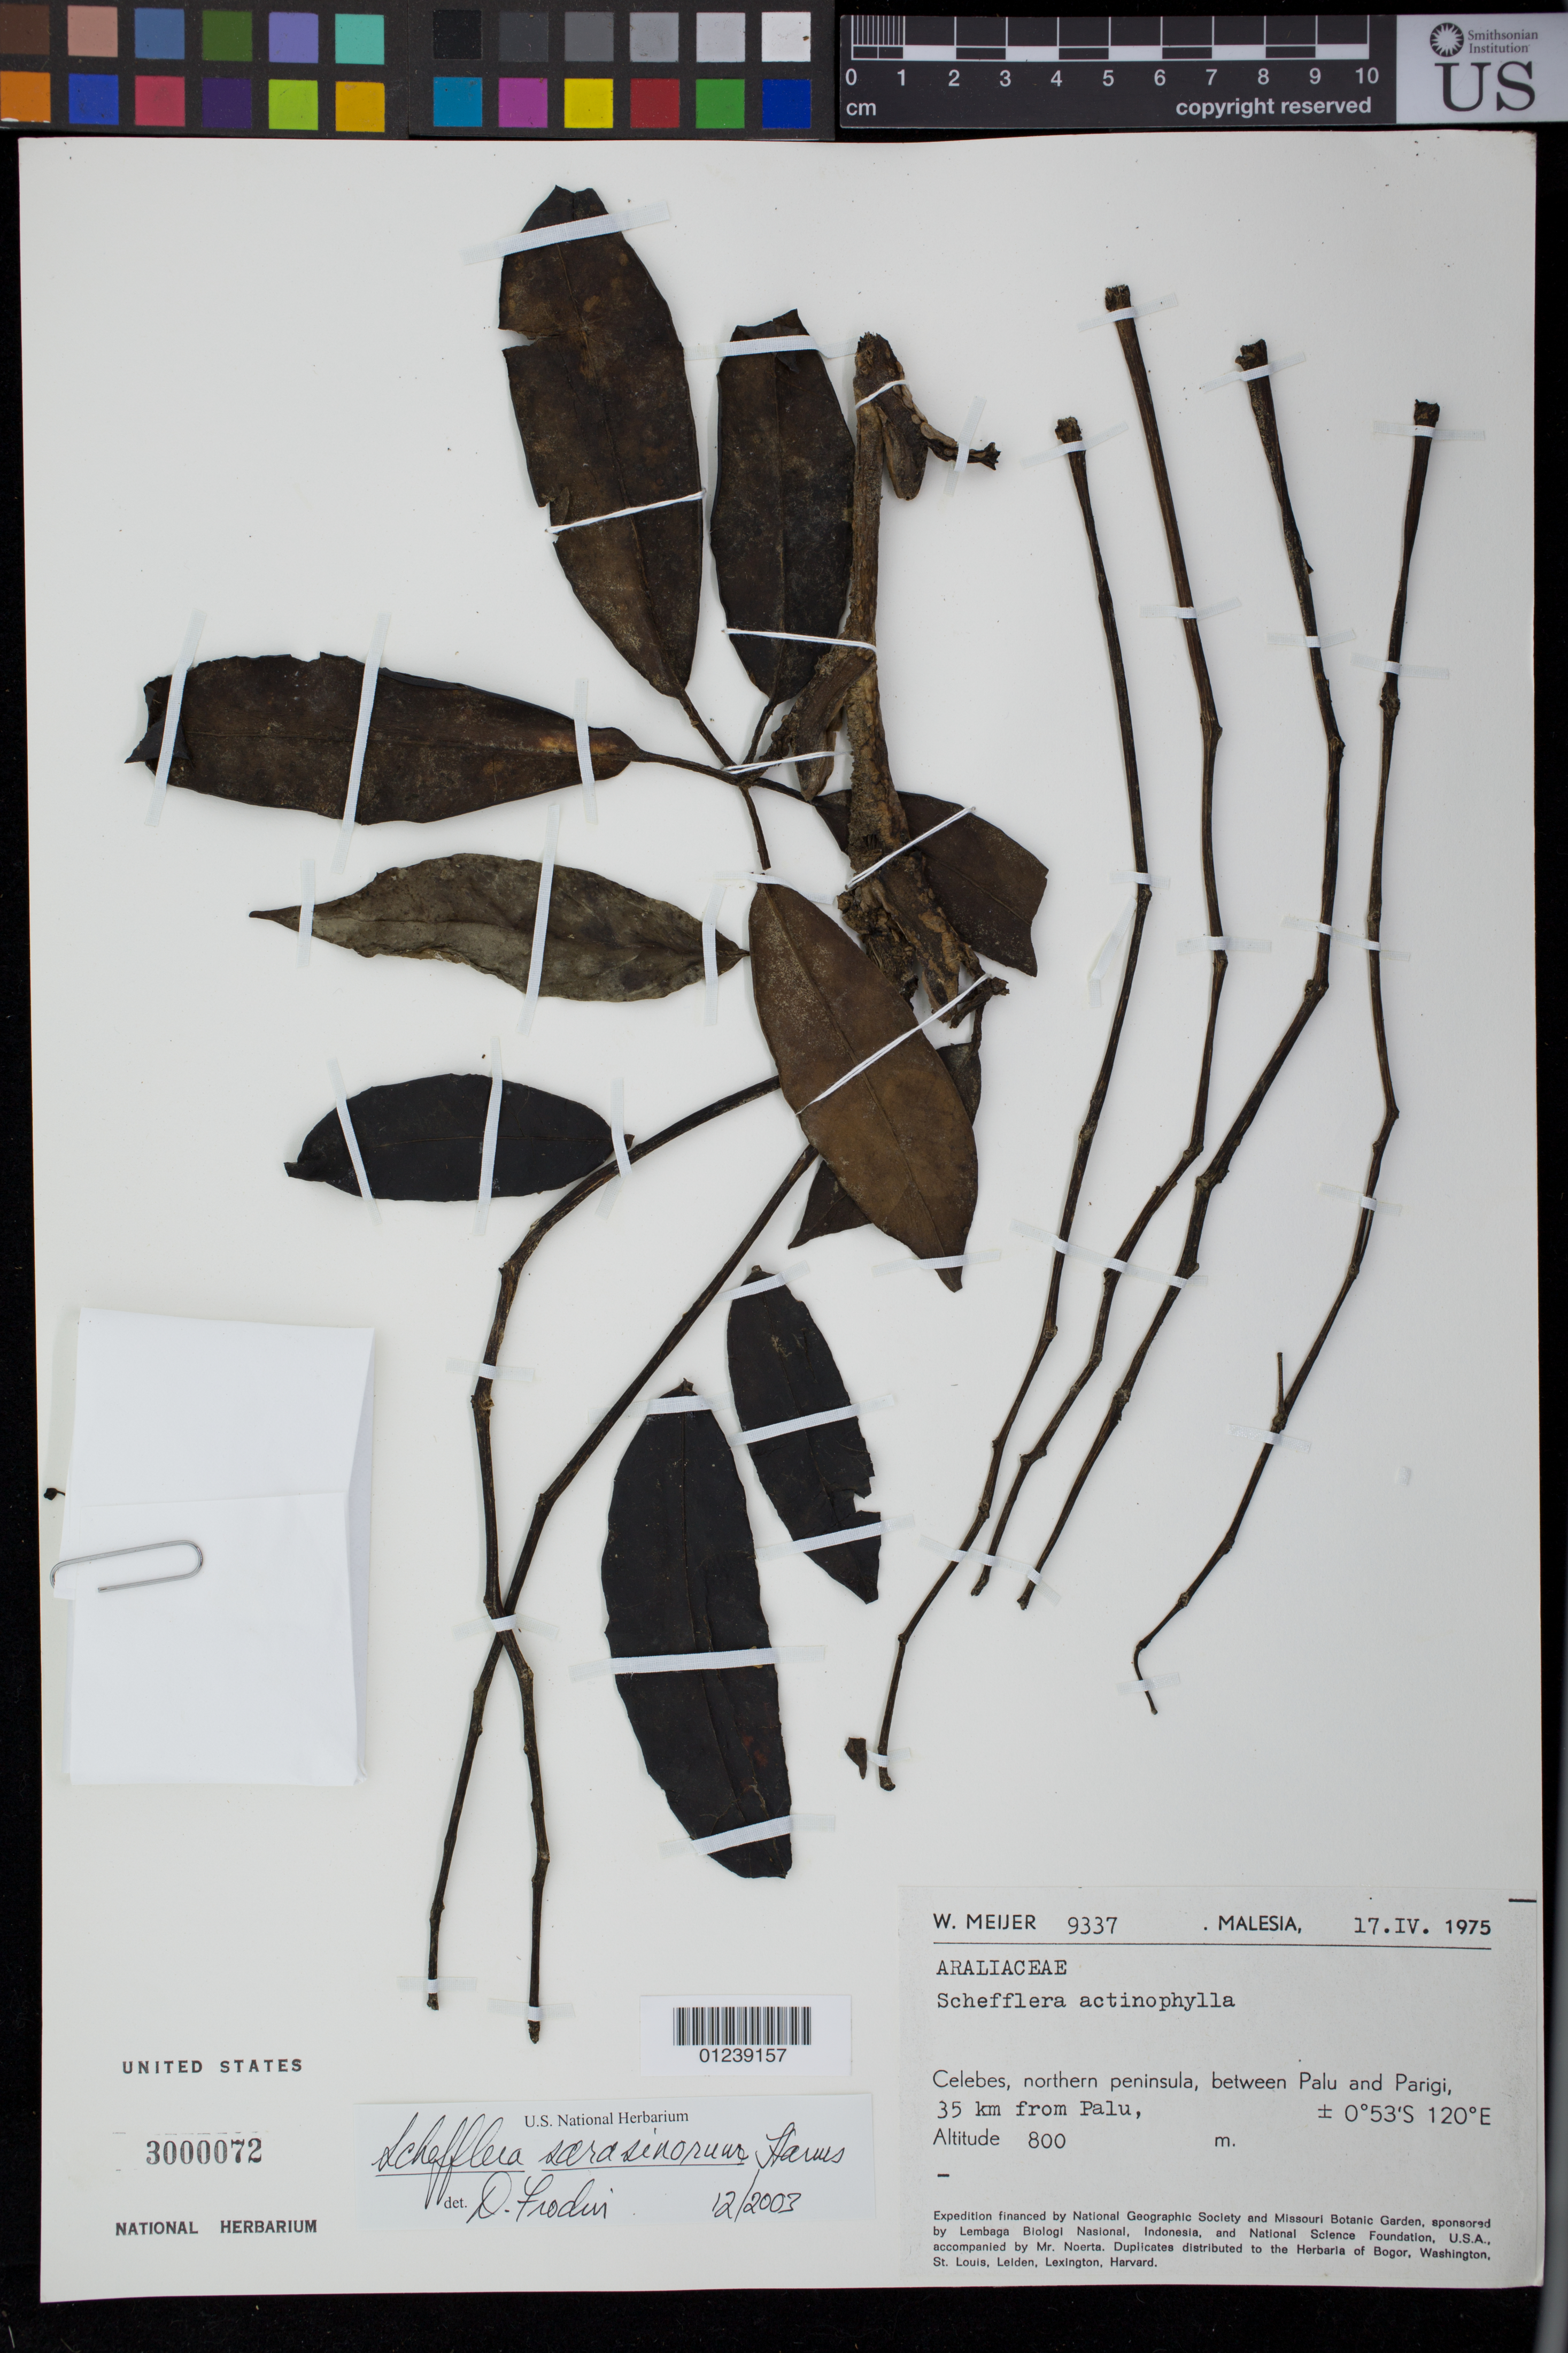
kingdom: Plantae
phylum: Tracheophyta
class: Magnoliopsida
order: Apiales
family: Araliaceae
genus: Heptapleurum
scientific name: Heptapleurum sarasinorum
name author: (Harms ex Koord.) G. M. Plunkett & Lowry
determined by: Wagner, W. L., (BOT), Smithsonian Institution - National Museum of Natural History (UNITED STATES)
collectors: W. Meijer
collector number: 9337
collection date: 1975-04-17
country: Indonesia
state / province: Sulawesi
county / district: Sulawesi Tengah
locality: Celebes, Northern peninsula, between Palu and Parigi 35 km from Palu.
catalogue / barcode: US 3000072